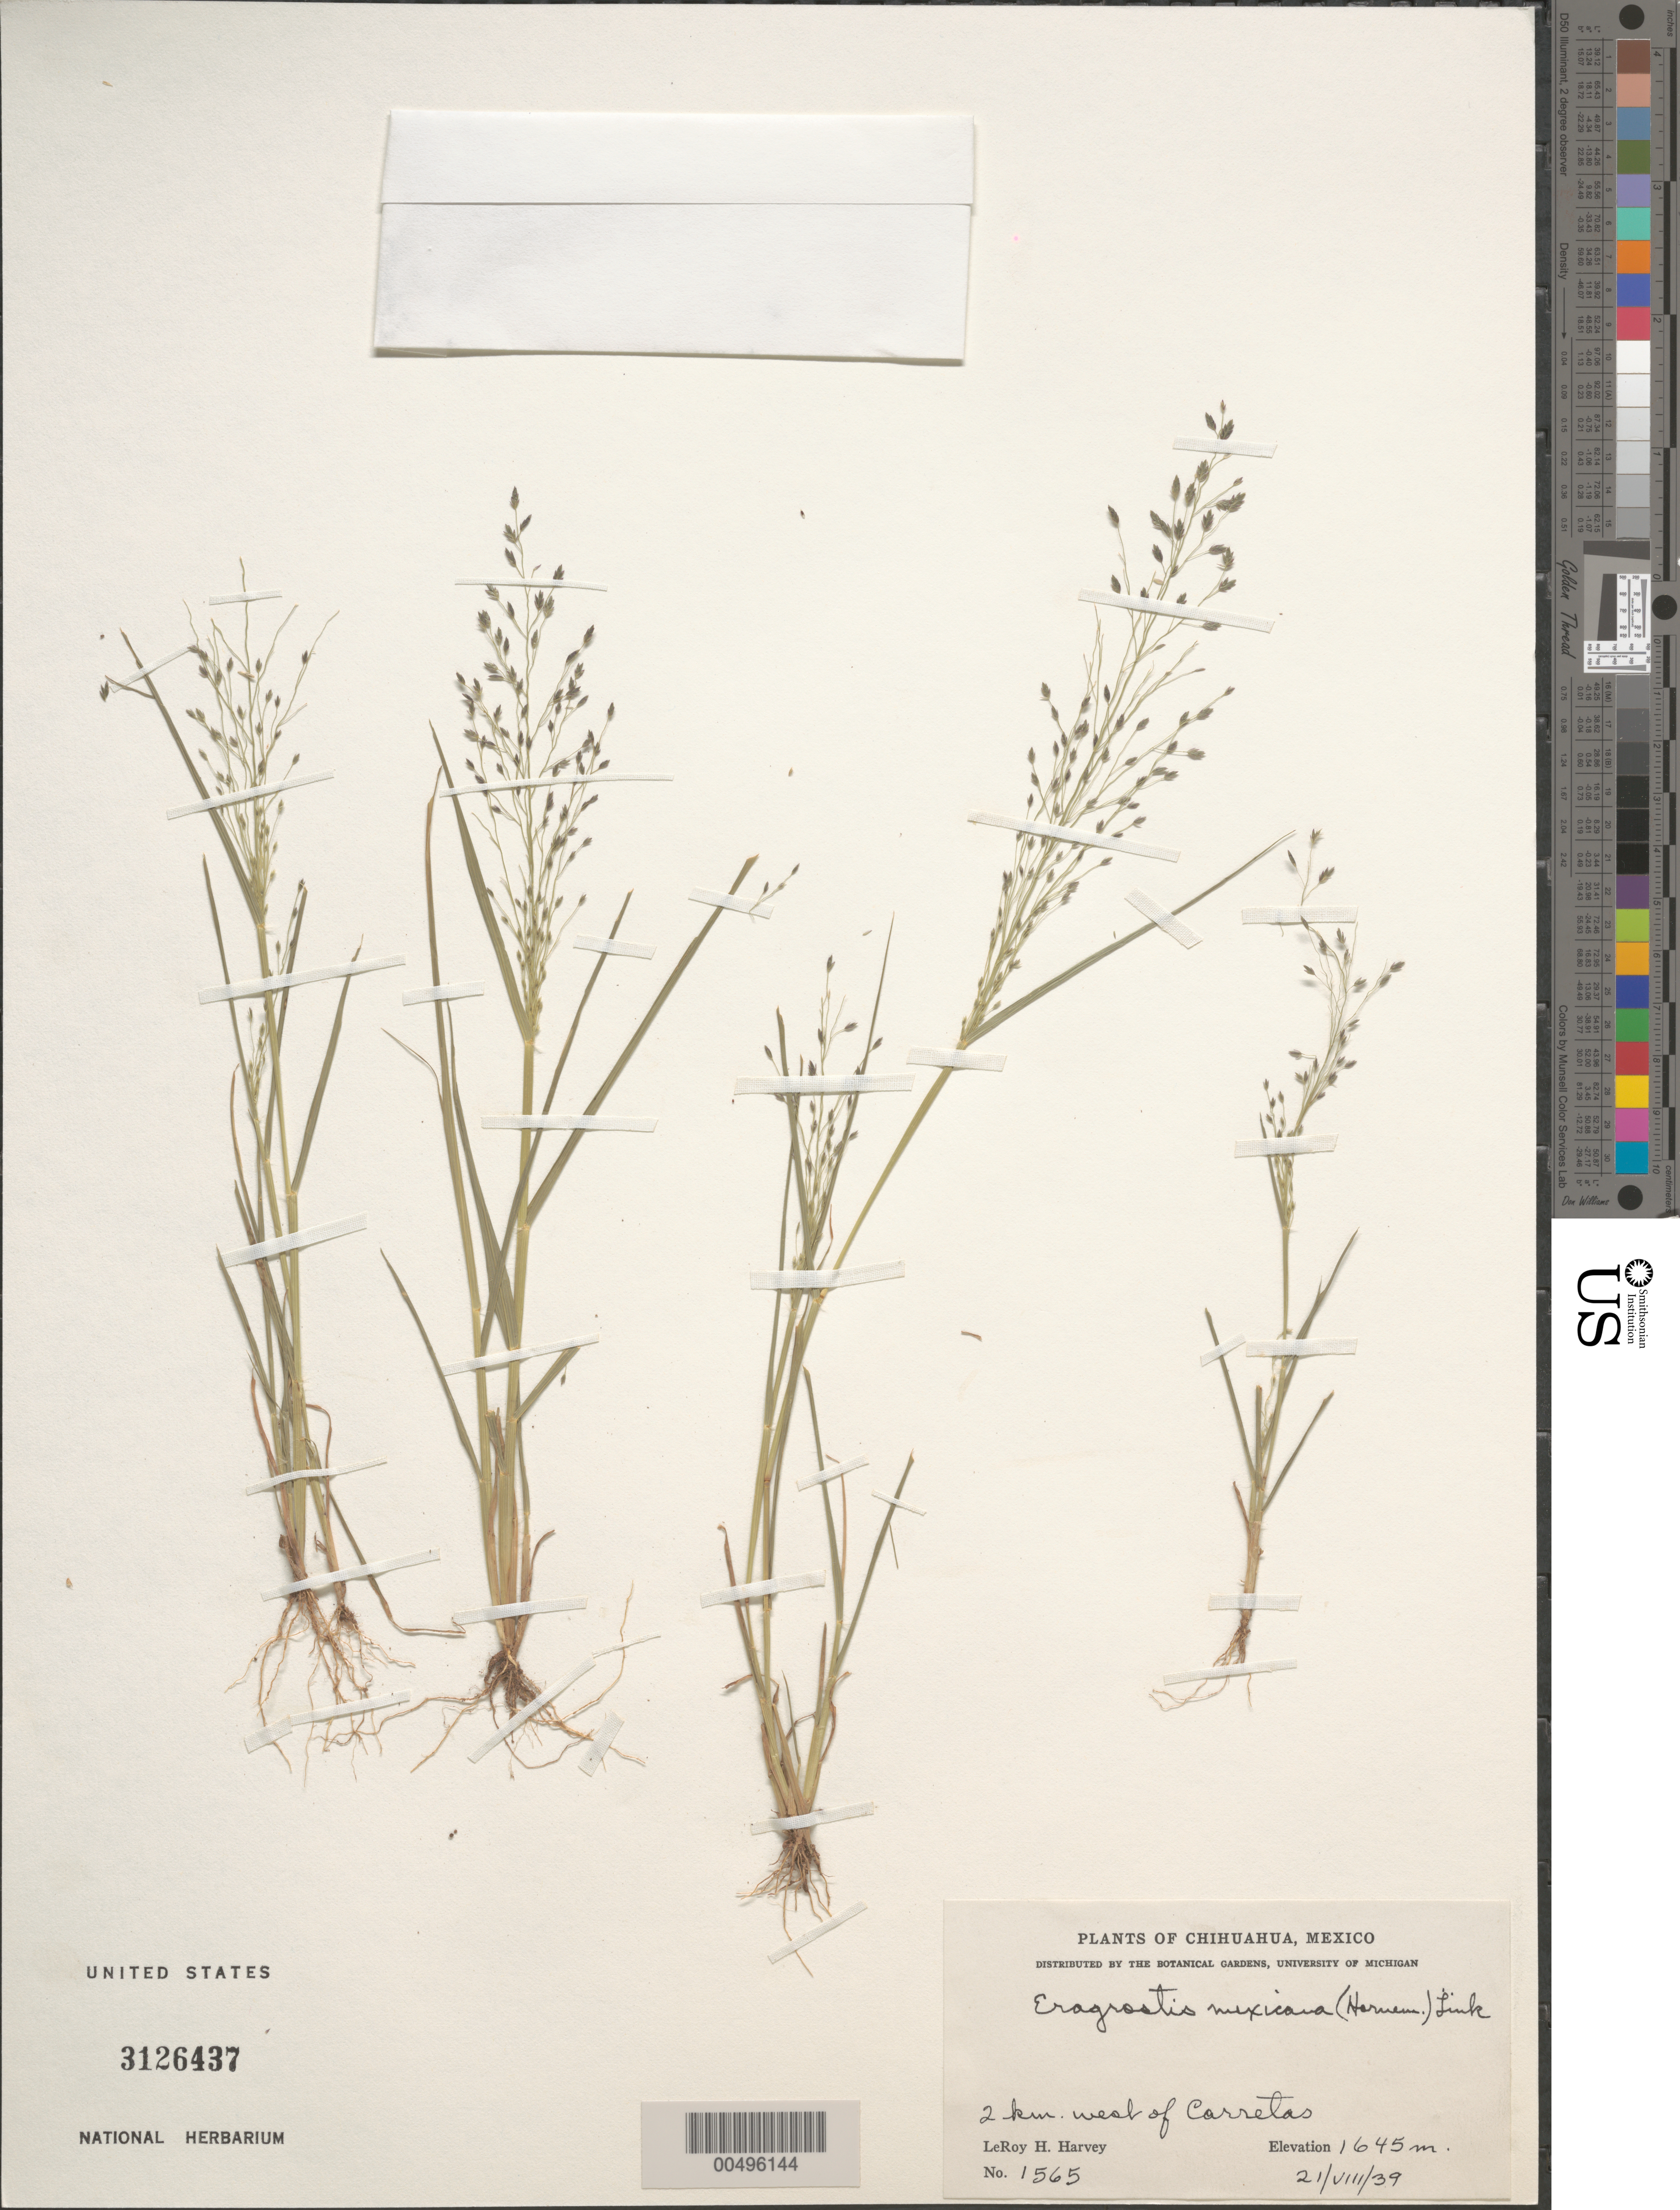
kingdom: Plantae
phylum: Tracheophyta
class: Liliopsida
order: Poales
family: Poaceae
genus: Eragrostis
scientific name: Eragrostis mexicana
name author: (Hornem.) Link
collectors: L. H. Harvey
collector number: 1565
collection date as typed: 21 Aug 1939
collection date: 1939-08-21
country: Mexico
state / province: Chihuahua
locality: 2 km W of Carretas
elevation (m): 1645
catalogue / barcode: US 3126437